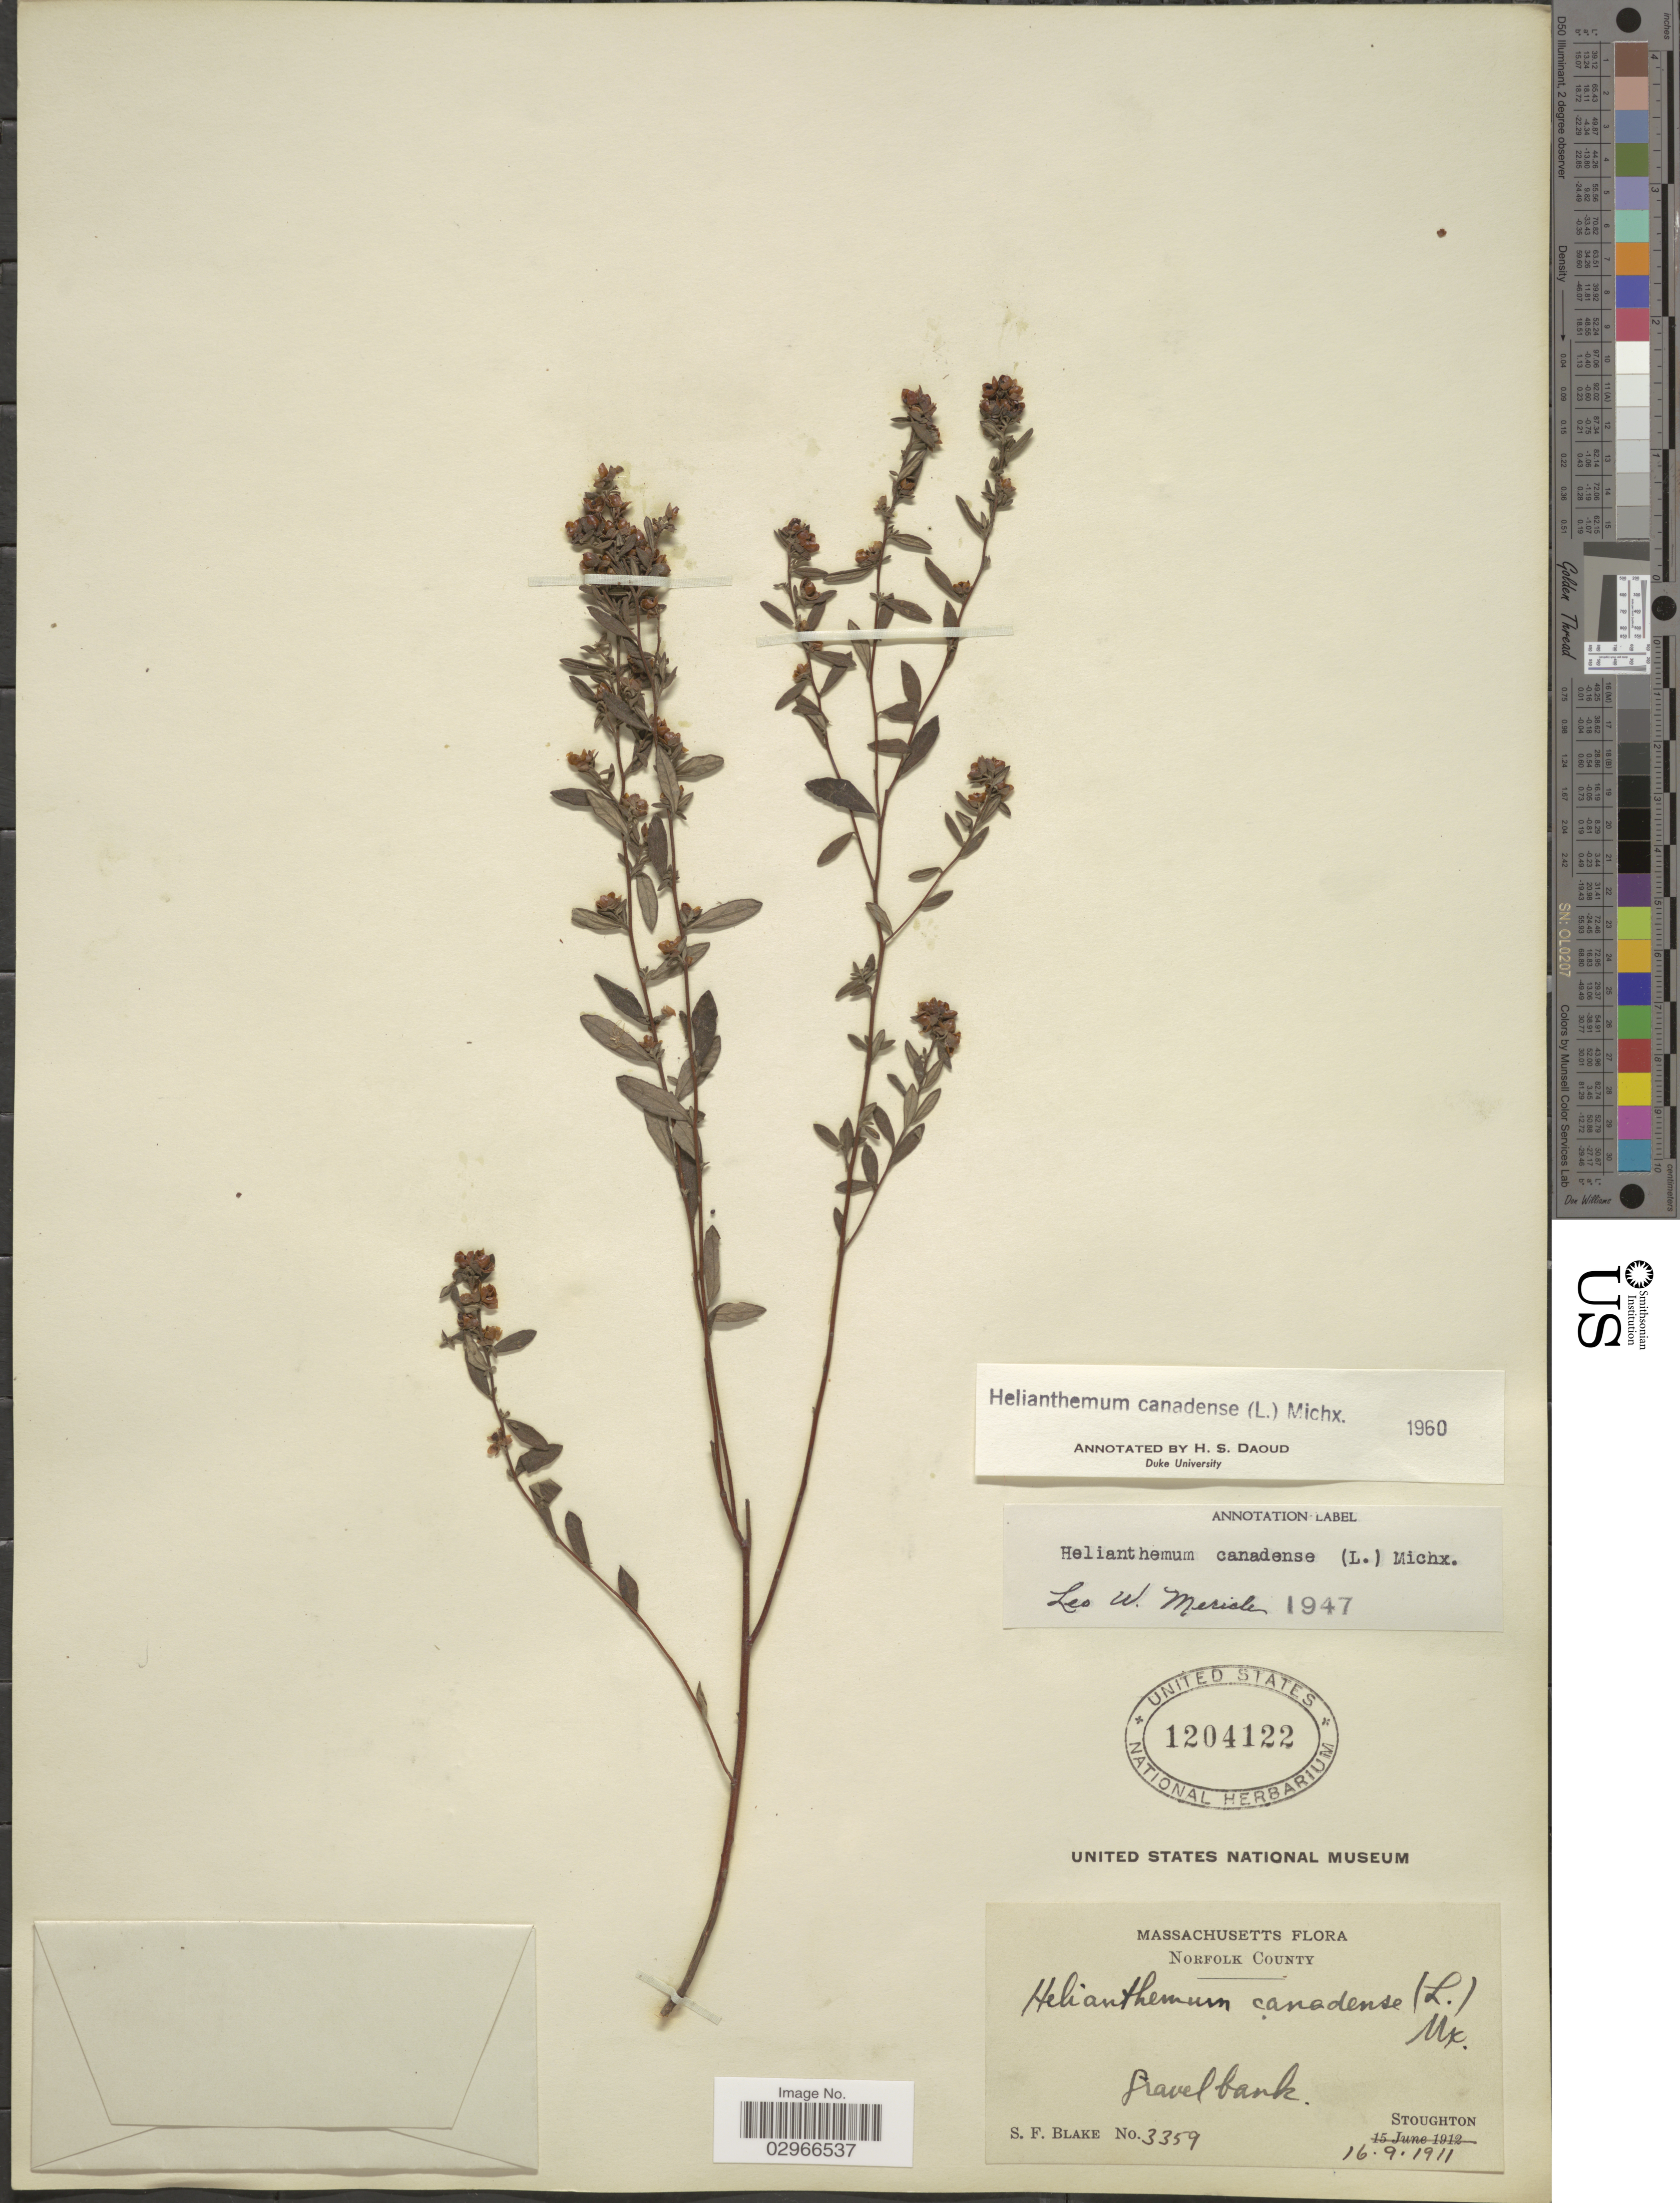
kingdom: Plantae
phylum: Tracheophyta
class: Magnoliopsida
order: Malvales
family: Cistaceae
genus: Helianthemum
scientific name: Helianthemum canadense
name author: (L.) Michx.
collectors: S. Blake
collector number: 3359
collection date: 1911-09-16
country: United States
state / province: Massachusetts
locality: Norfolk County. Stoughton.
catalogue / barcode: US 1204122